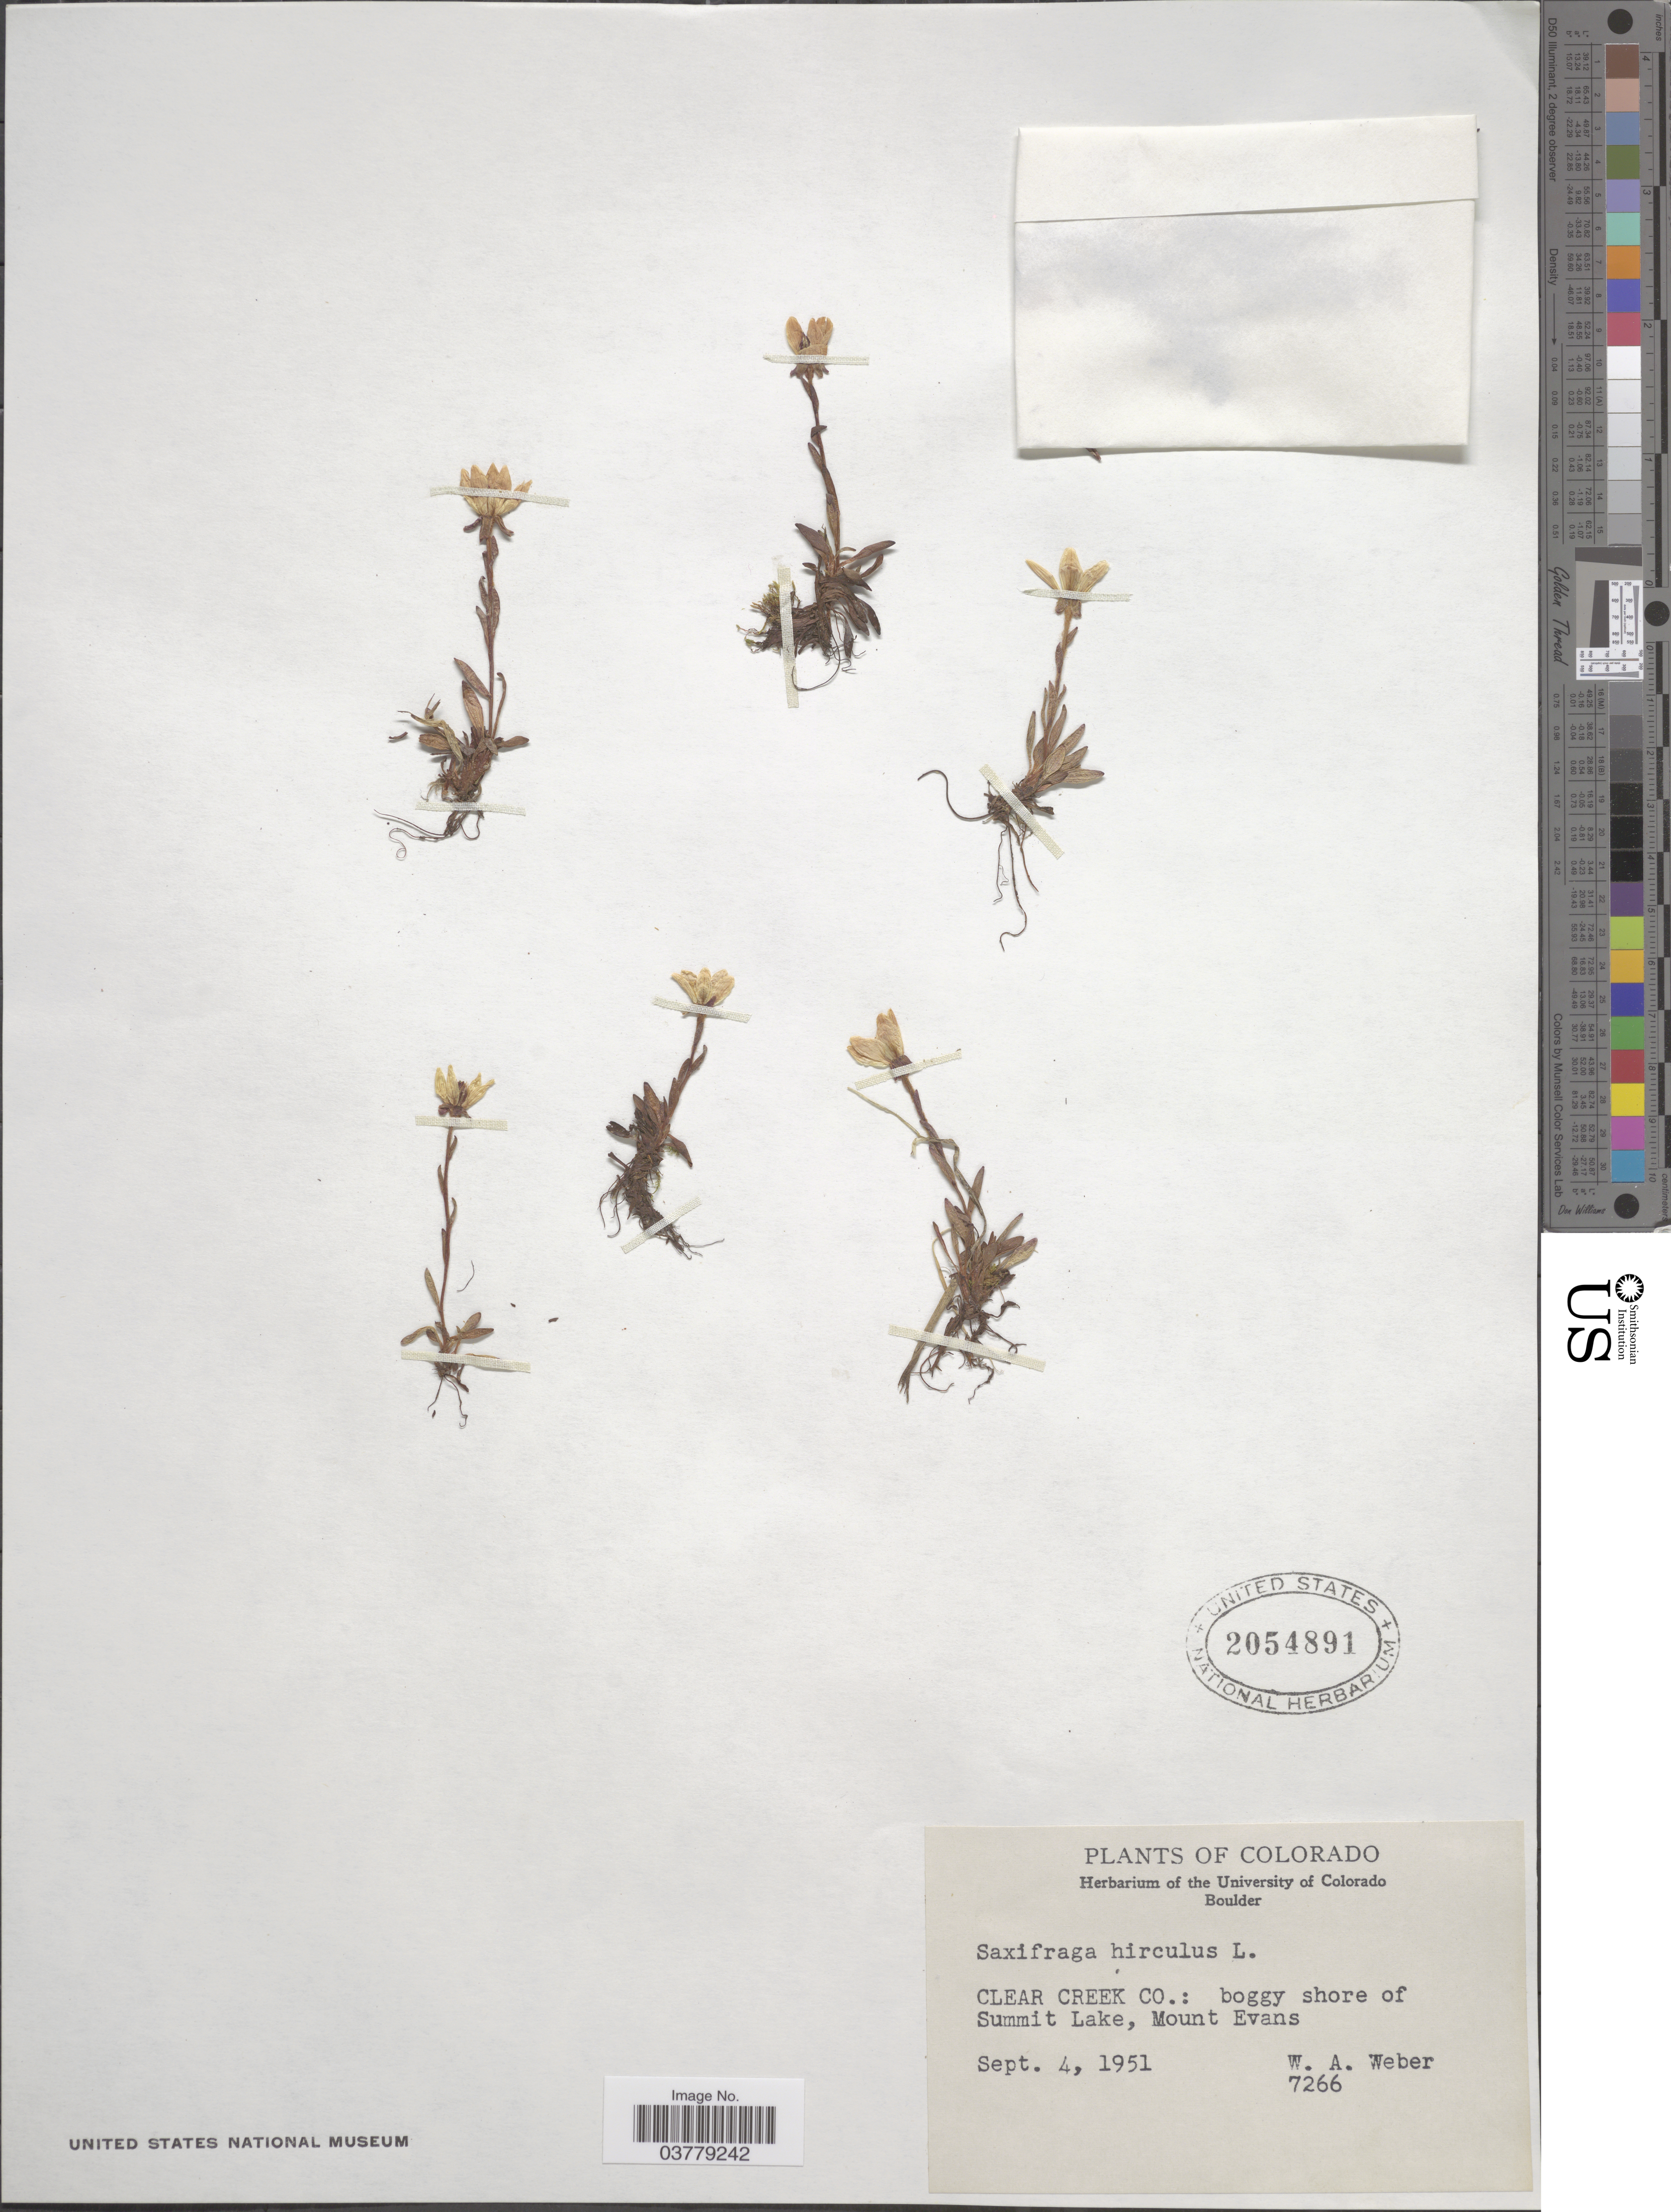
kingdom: Plantae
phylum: Tracheophyta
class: Magnoliopsida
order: Saxifragales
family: Saxifragaceae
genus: Saxifraga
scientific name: Saxifraga hirculus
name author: L.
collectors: W. A. Weber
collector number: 7266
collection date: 1951-09-04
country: United States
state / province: Colorado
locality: Clear Creek Co.: boggy shore of Summit Lake, Mount Evans.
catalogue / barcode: US 2054891